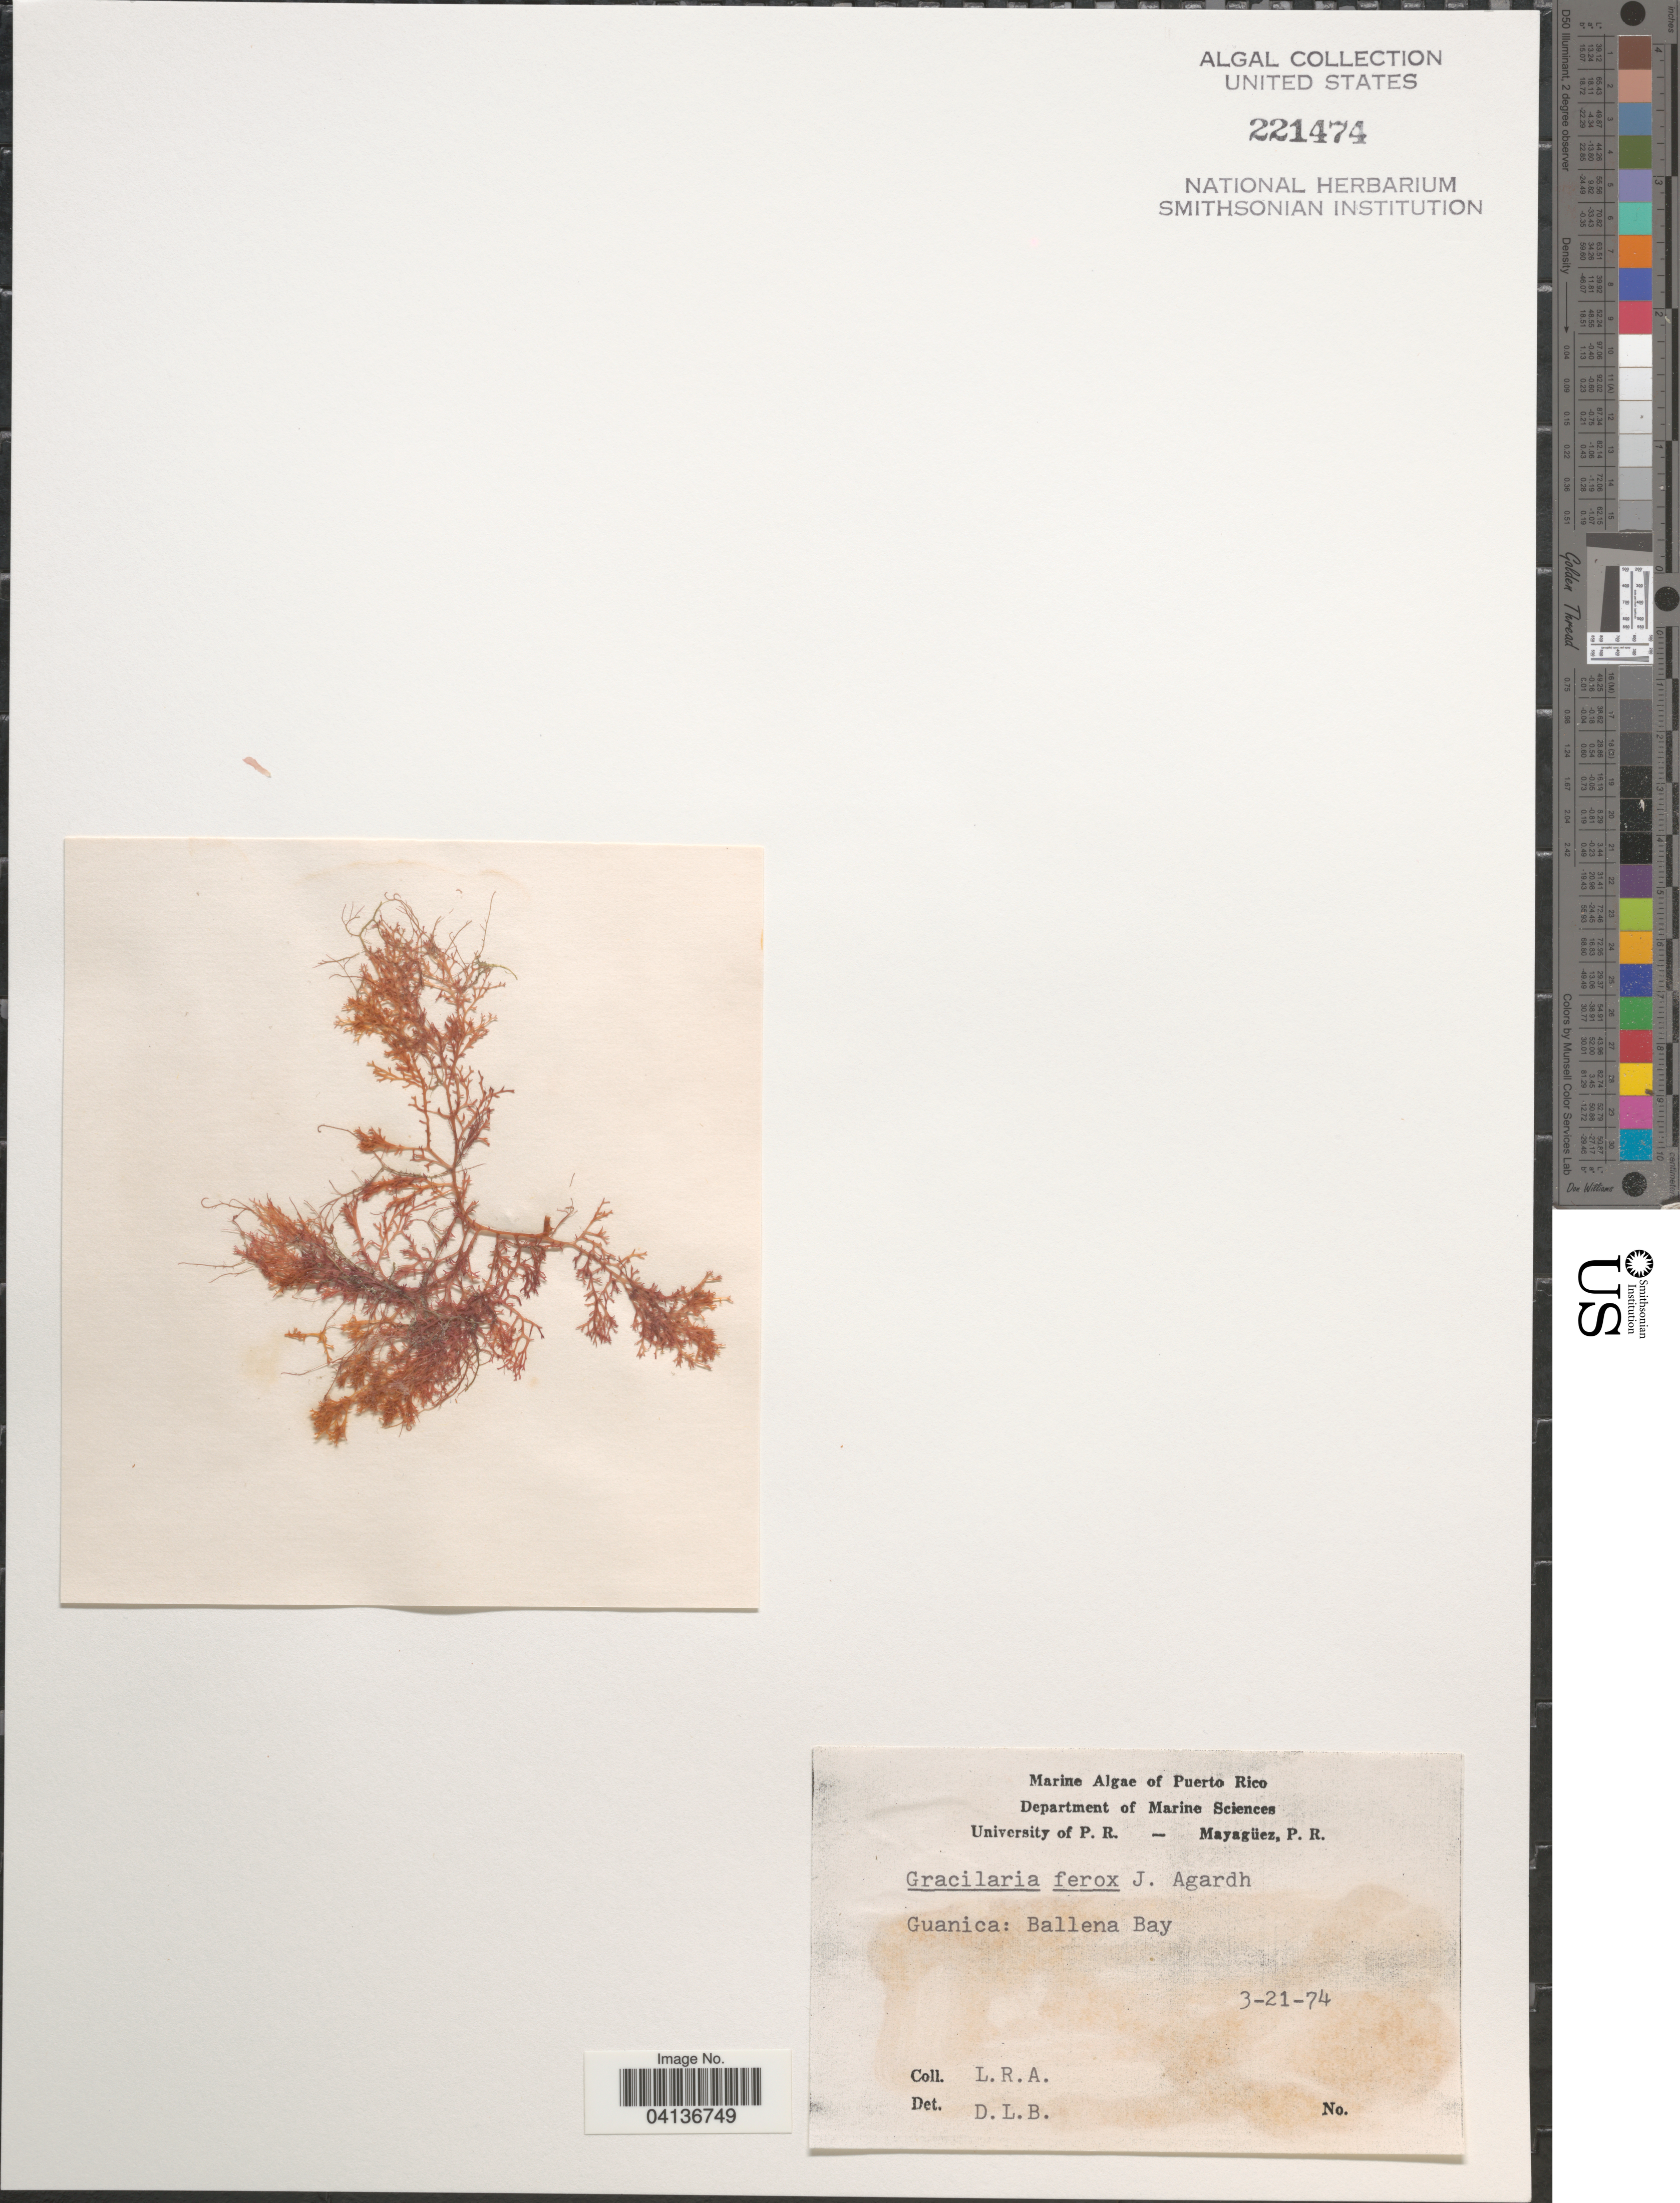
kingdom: Plantae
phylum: Rhodophyta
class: Florideophyceae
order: Gracilariales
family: Gracilariaceae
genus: Gracilaria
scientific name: Gracilaria ferox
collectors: L. R. A.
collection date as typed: Transcribed d/m/y: 21/3/74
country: Puerto Rico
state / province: Guánica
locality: Ballena Bay.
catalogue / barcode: US 221474